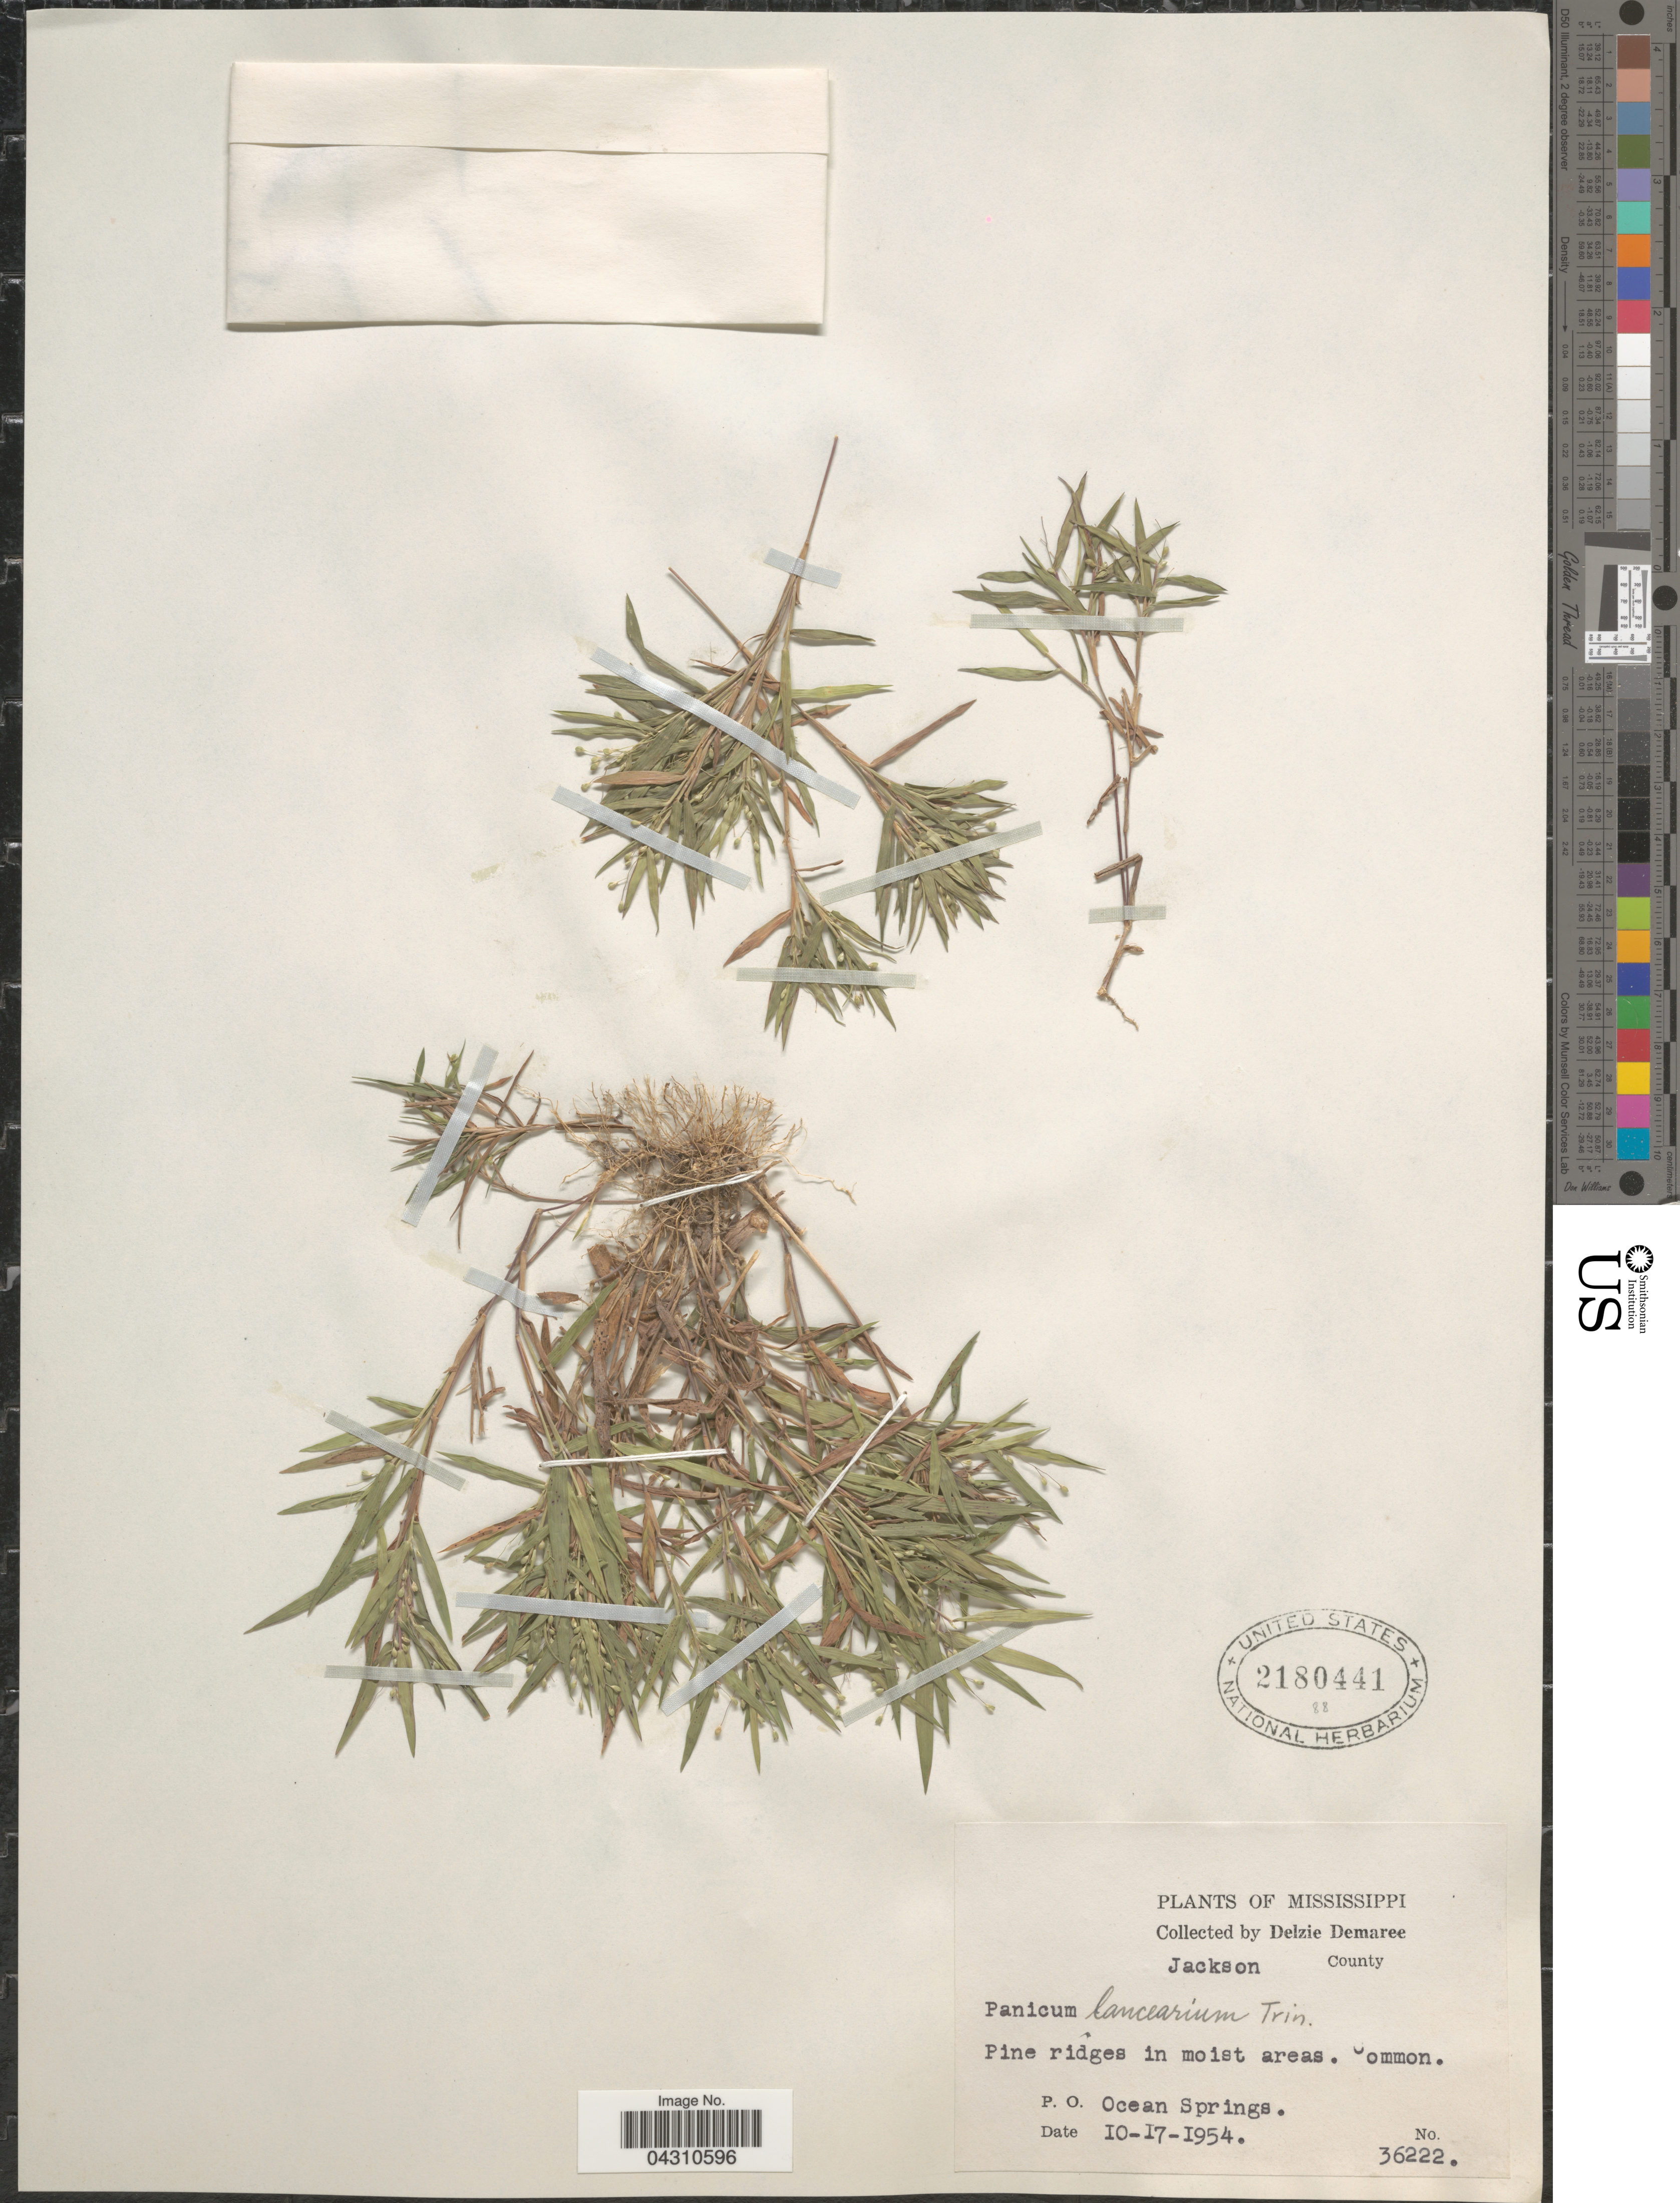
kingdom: Plantae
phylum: Tracheophyta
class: Liliopsida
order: Poales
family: Poaceae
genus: Dichanthelium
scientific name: Dichanthelium portoricense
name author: (Desv. ex Ham.) B.F. Hansen & Wunderlin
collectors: D. Demaree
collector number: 36222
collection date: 1954-10-17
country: United States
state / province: Mississippi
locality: Jackson County. Pine ridges in moist areas. Common. P.O. Ocean Springs.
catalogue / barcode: US 2180441